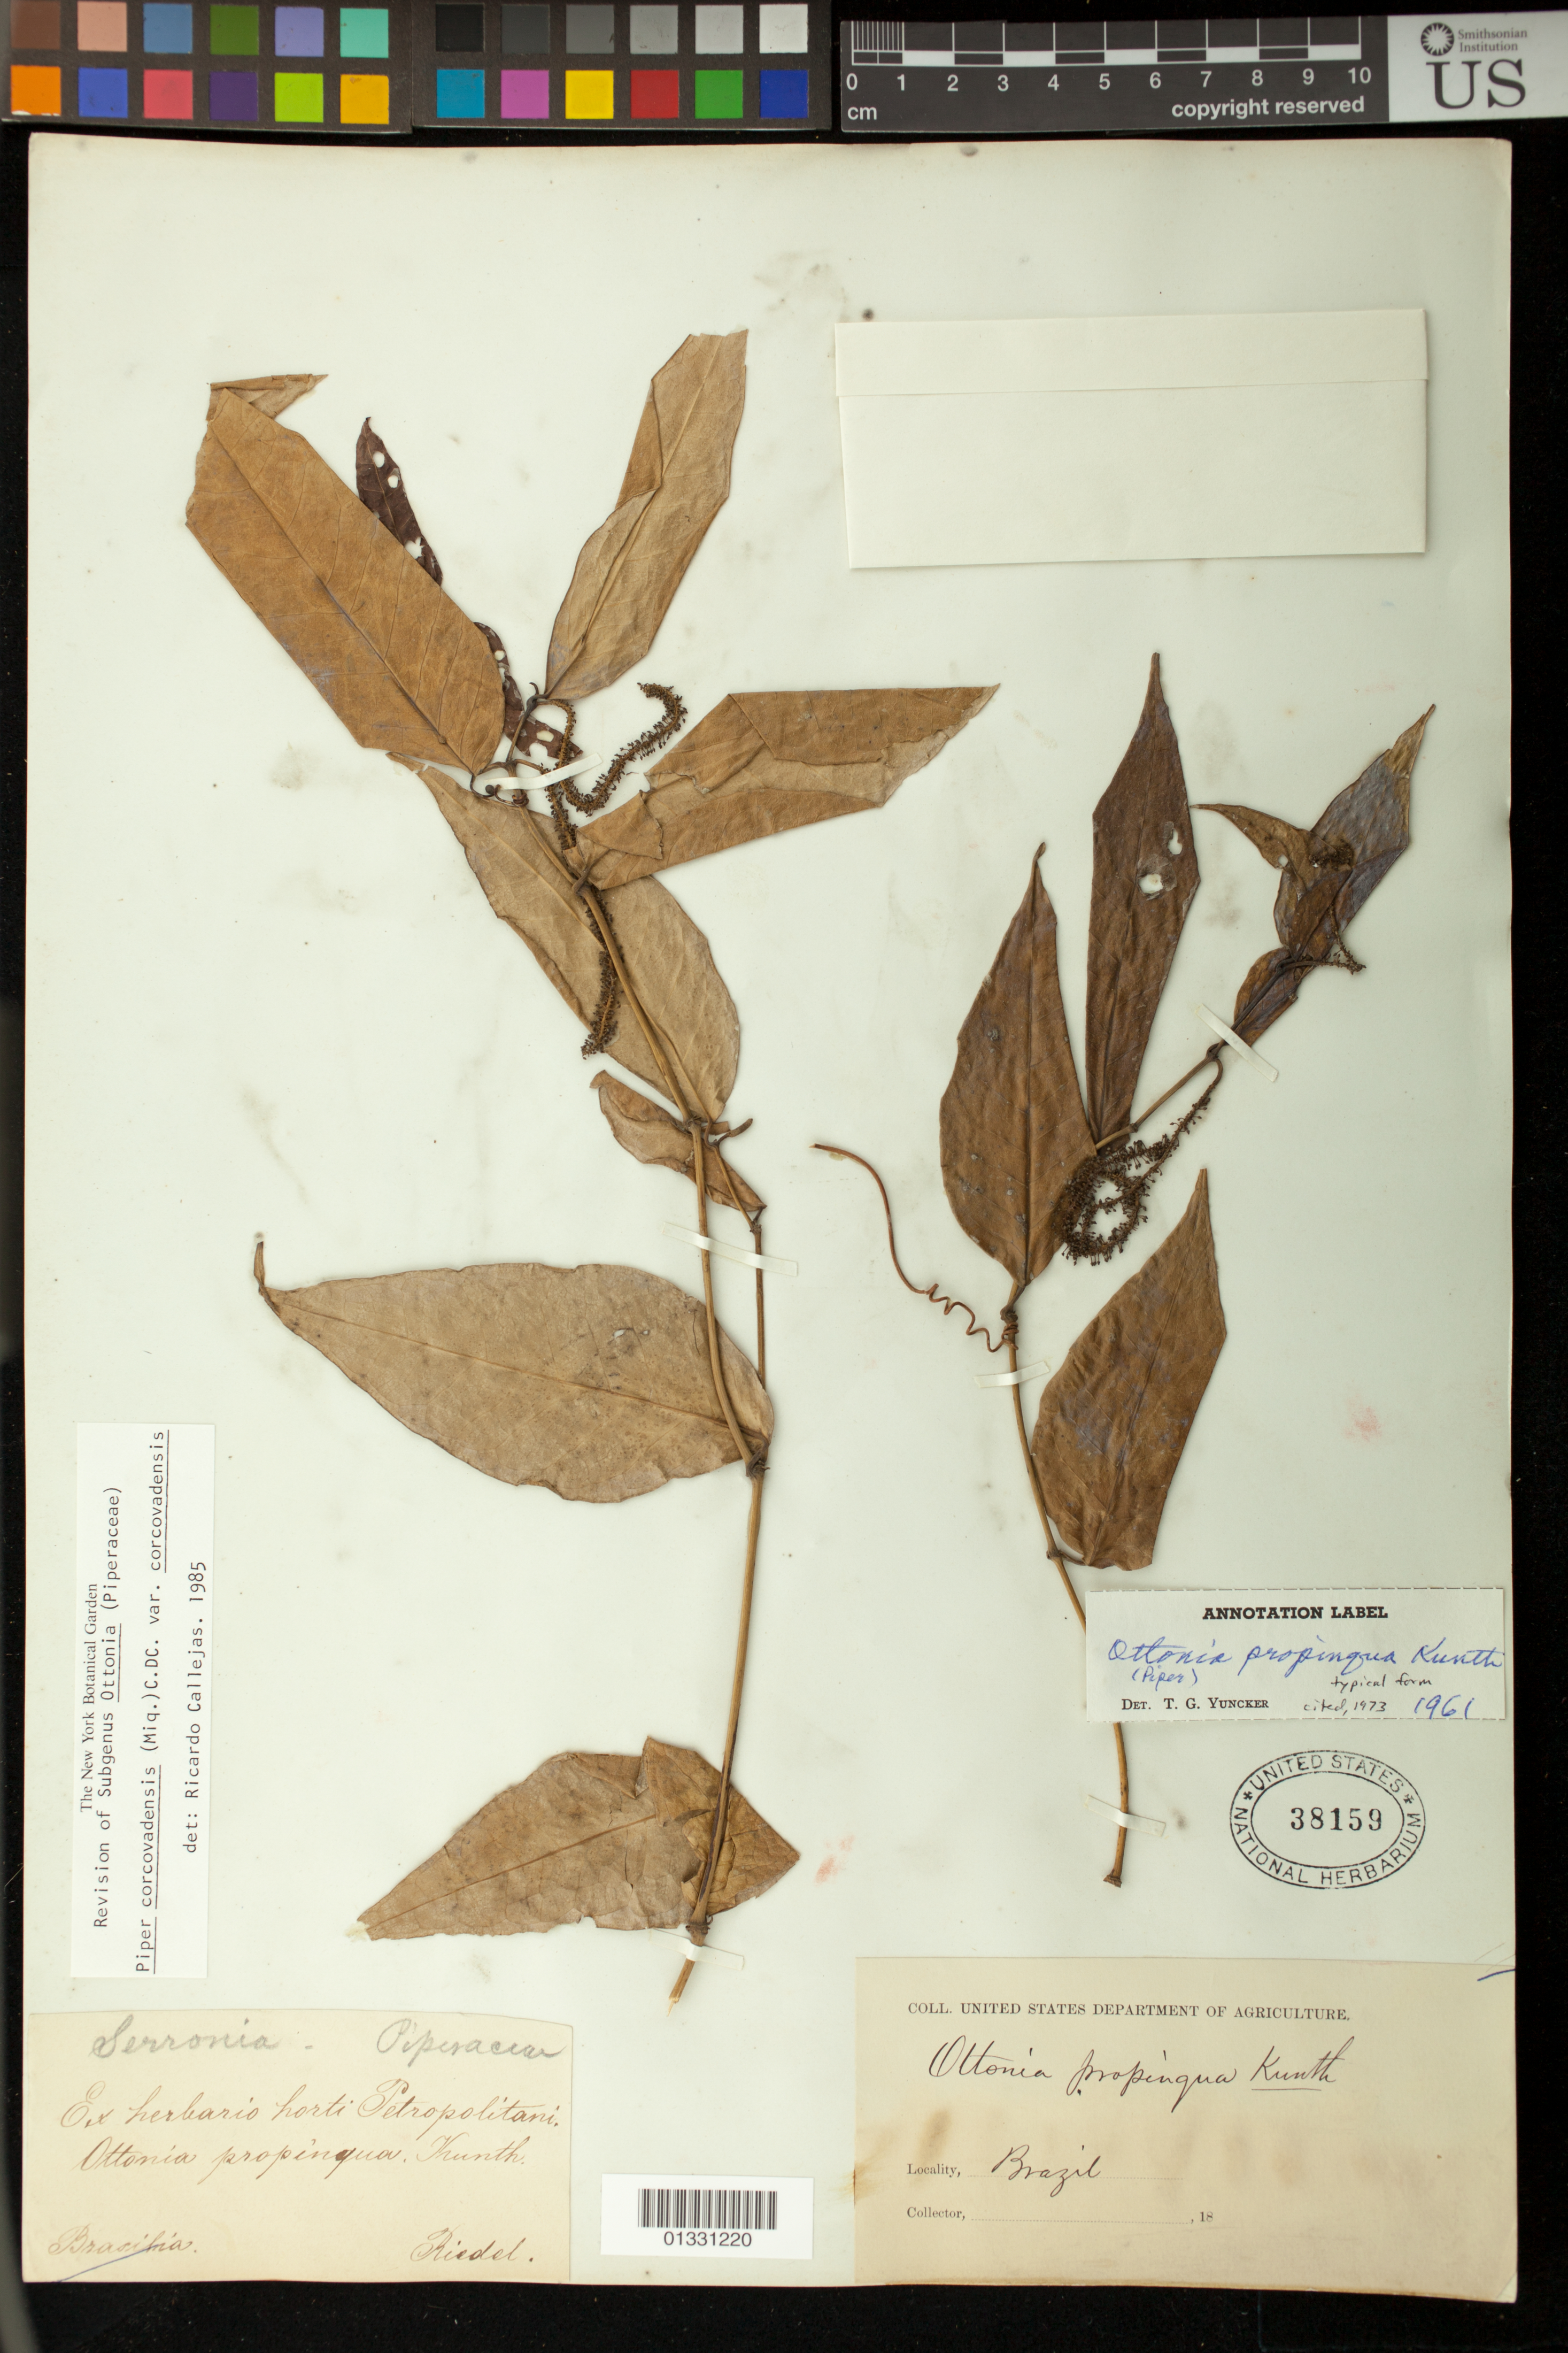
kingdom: Plantae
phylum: Tracheophyta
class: Magnoliopsida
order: Piperales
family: Piperaceae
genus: Piper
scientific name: Piper corcovadense var. corcovadense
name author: (Miq.) C. DC.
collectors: L. Riedel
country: Brazil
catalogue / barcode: US 38159